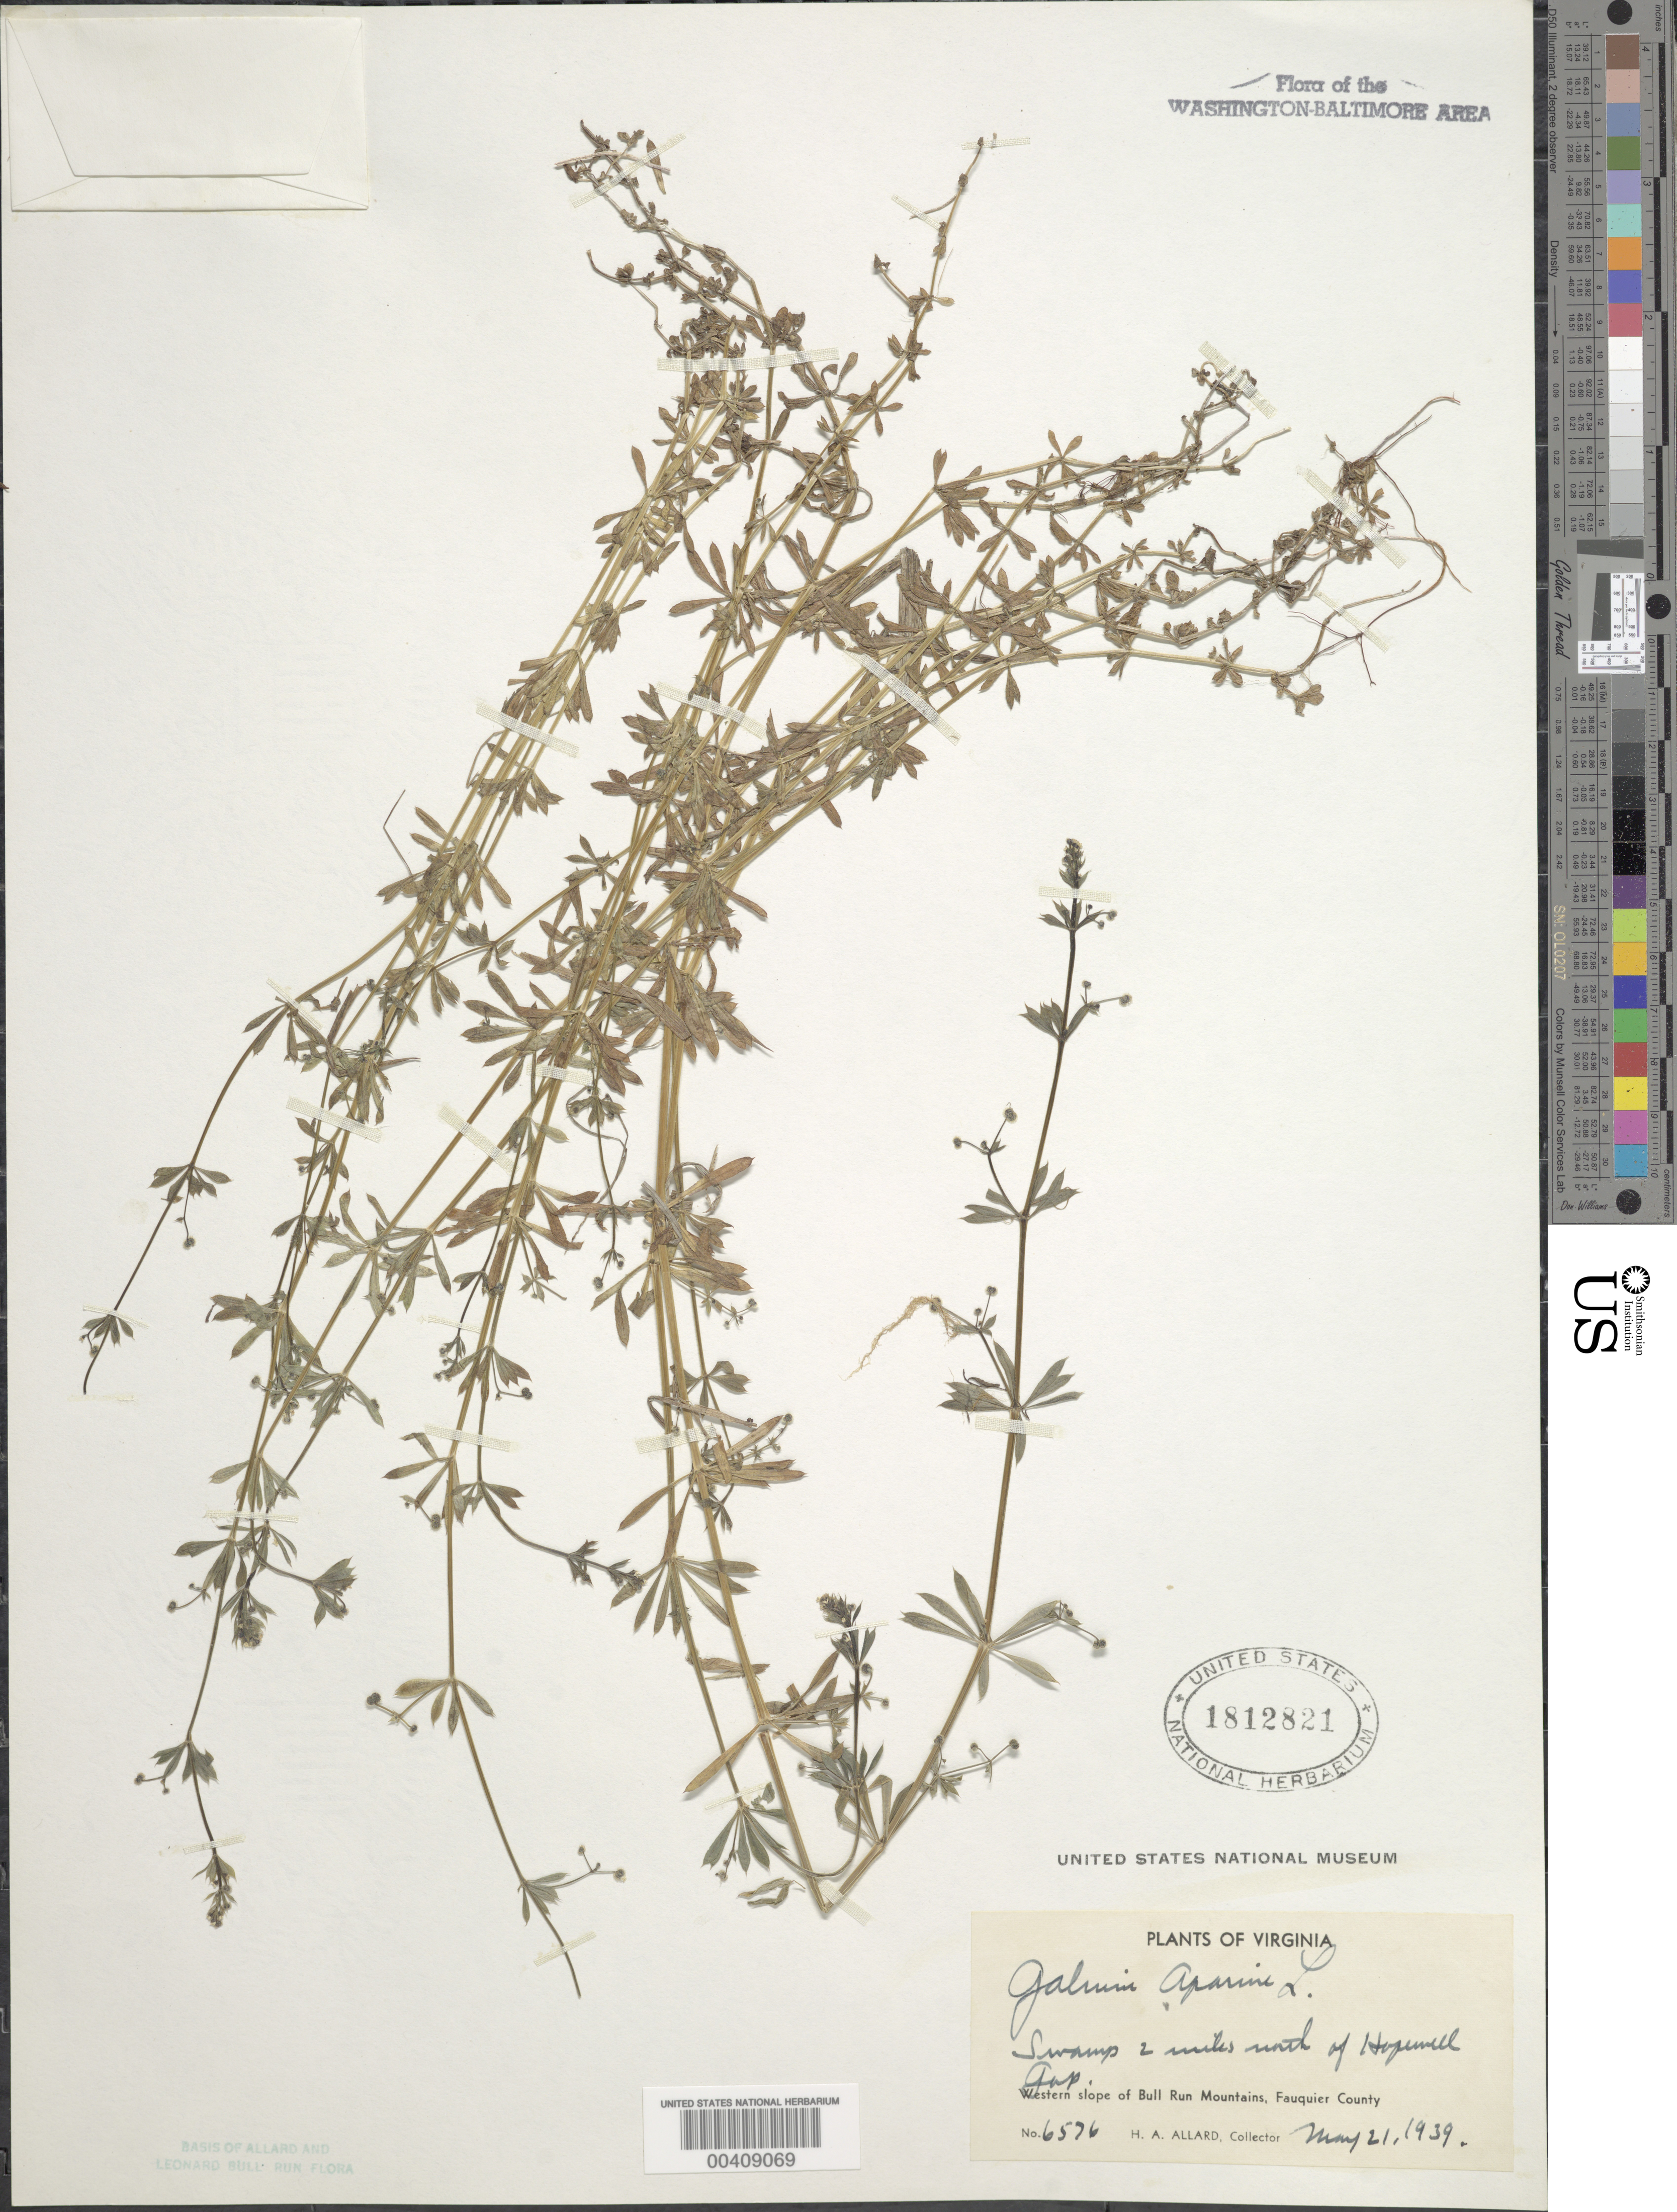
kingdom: Plantae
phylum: Tracheophyta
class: Magnoliopsida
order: Gentianales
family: Rubiaceae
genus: Galium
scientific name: Galium aparine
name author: L.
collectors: H. A. Allard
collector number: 6576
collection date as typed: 21 May 1939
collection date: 1939-05-21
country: United States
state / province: Virginia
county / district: Fauquier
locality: Hopewell Gap, west slope of Bull Run Mts.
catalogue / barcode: US 1812821